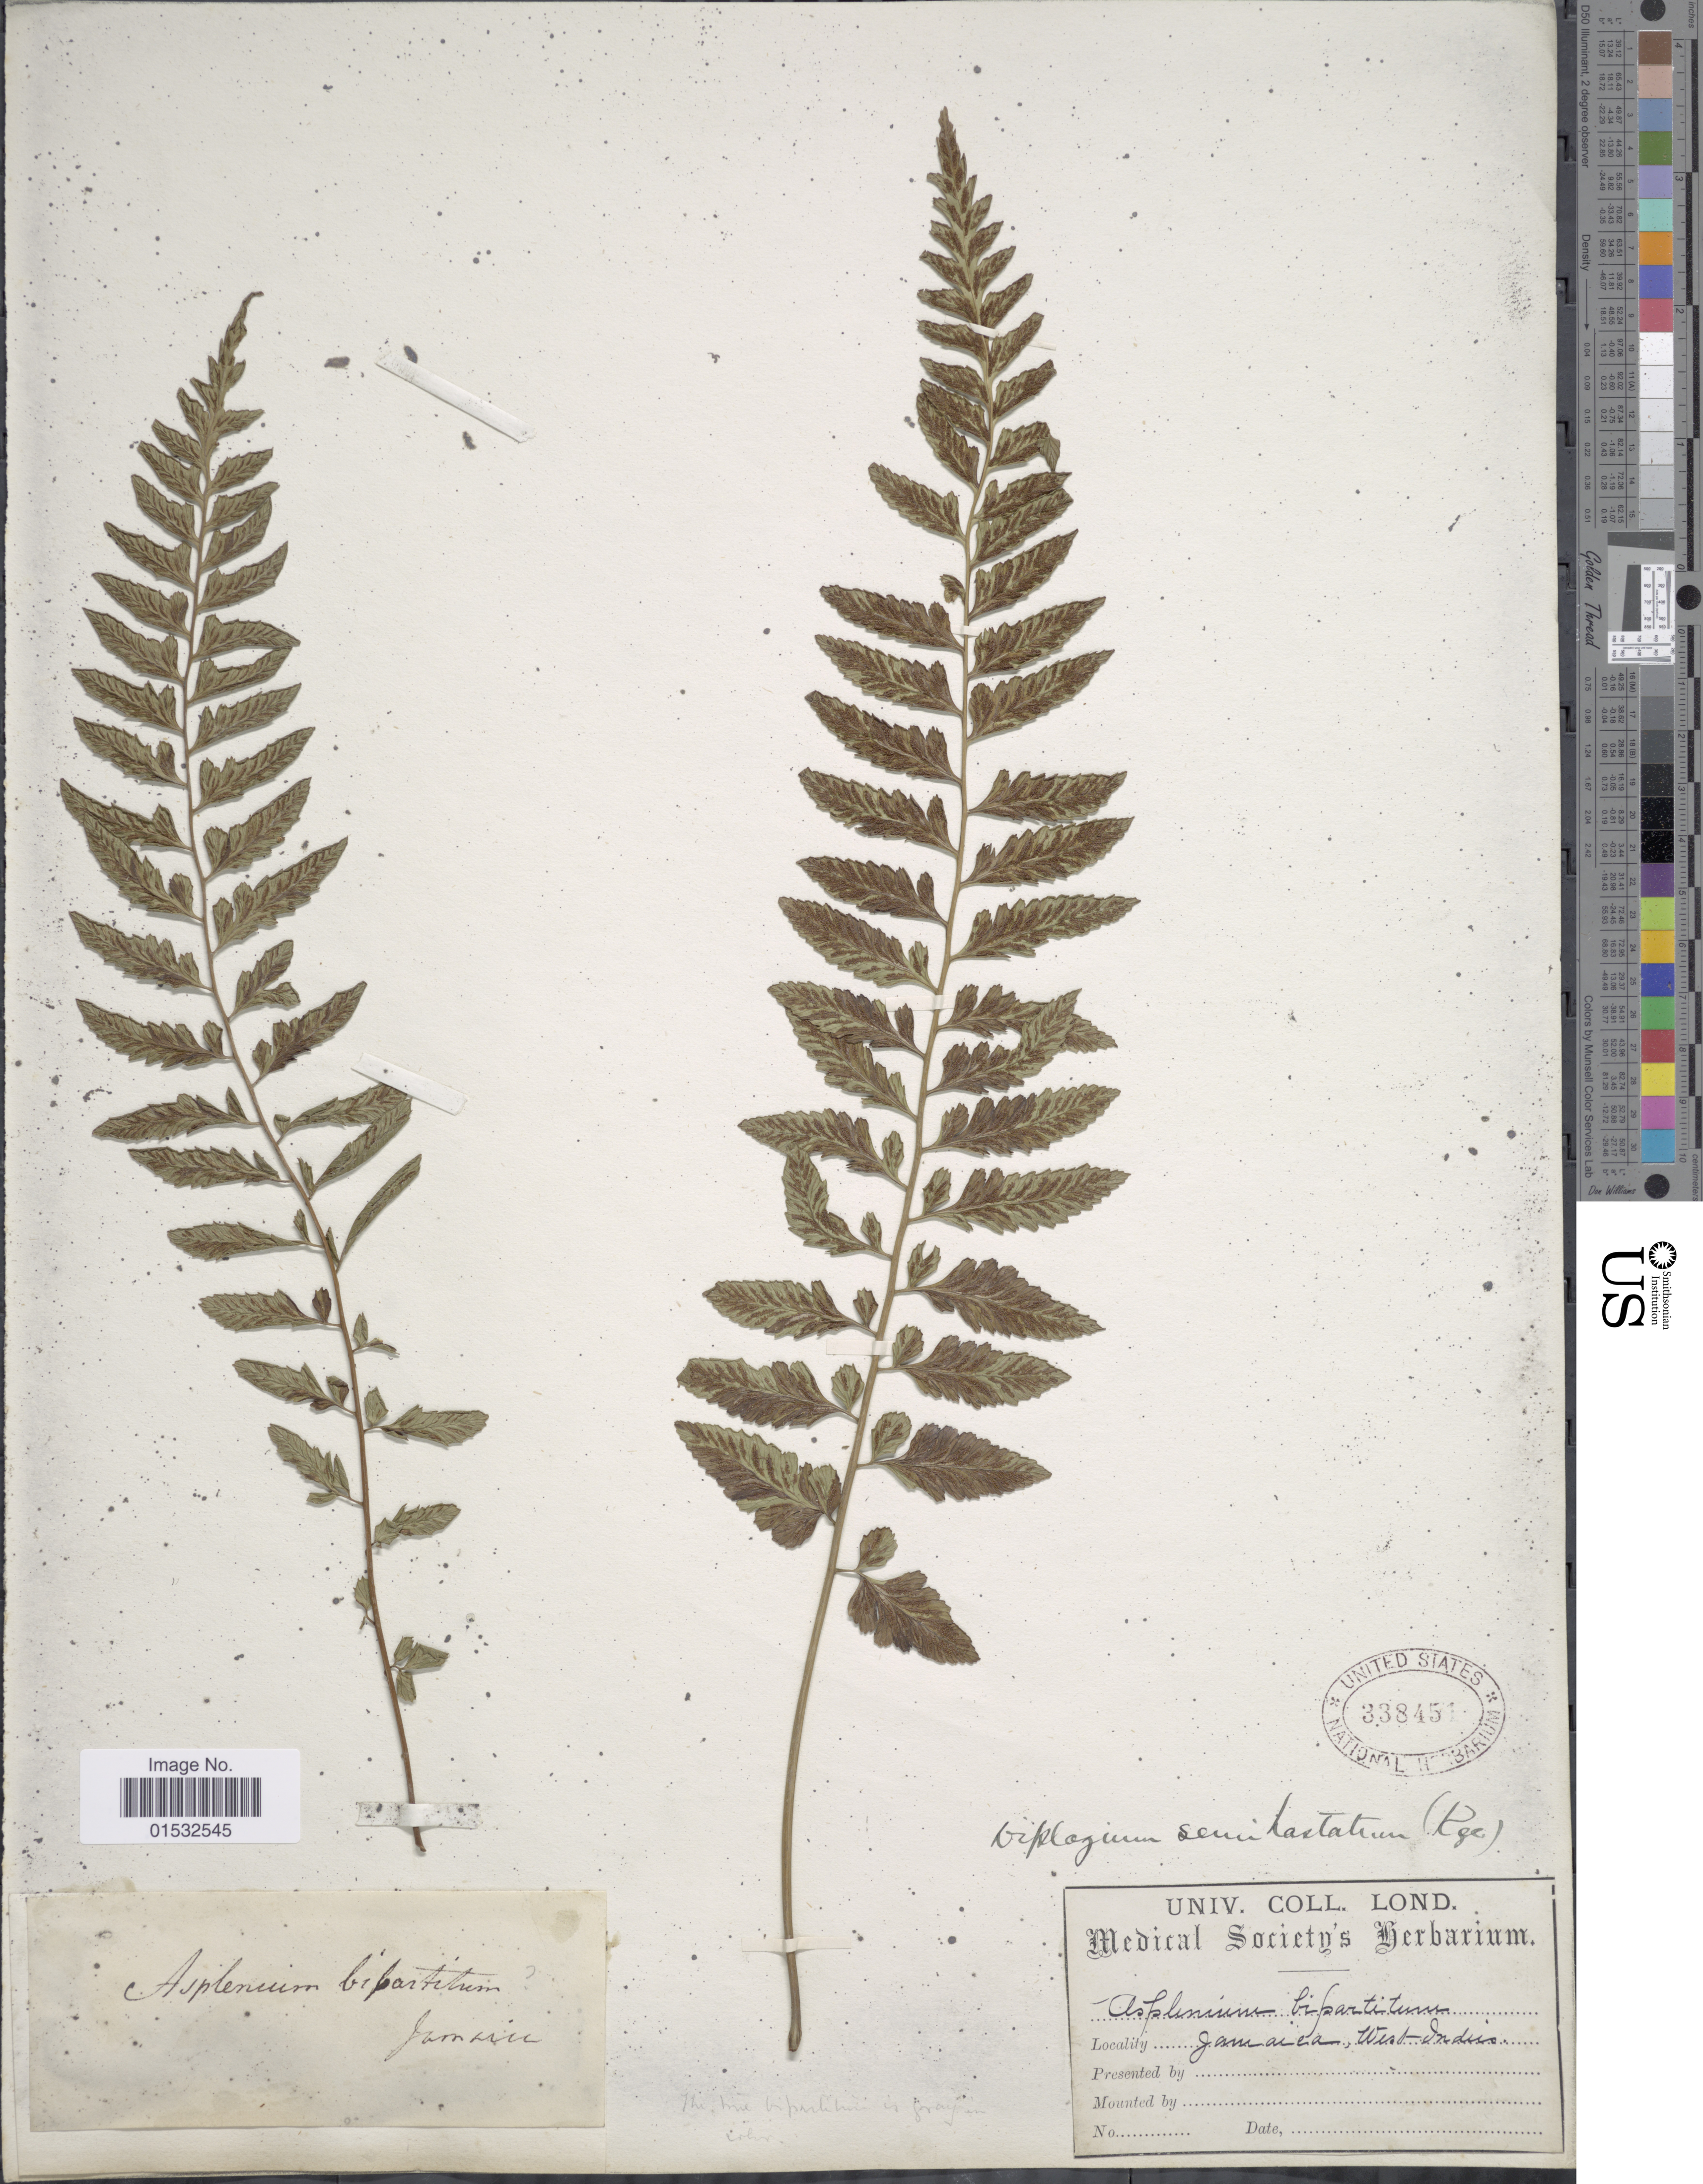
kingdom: Plantae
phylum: Tracheophyta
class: Polypodiopsida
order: Polypodiales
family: Athyriaceae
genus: Diplazium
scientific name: Diplazium unilobum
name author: (Poir.) Hieron.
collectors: ex herb. Medical Society's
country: Jamaica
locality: West Indies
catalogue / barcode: US 338451